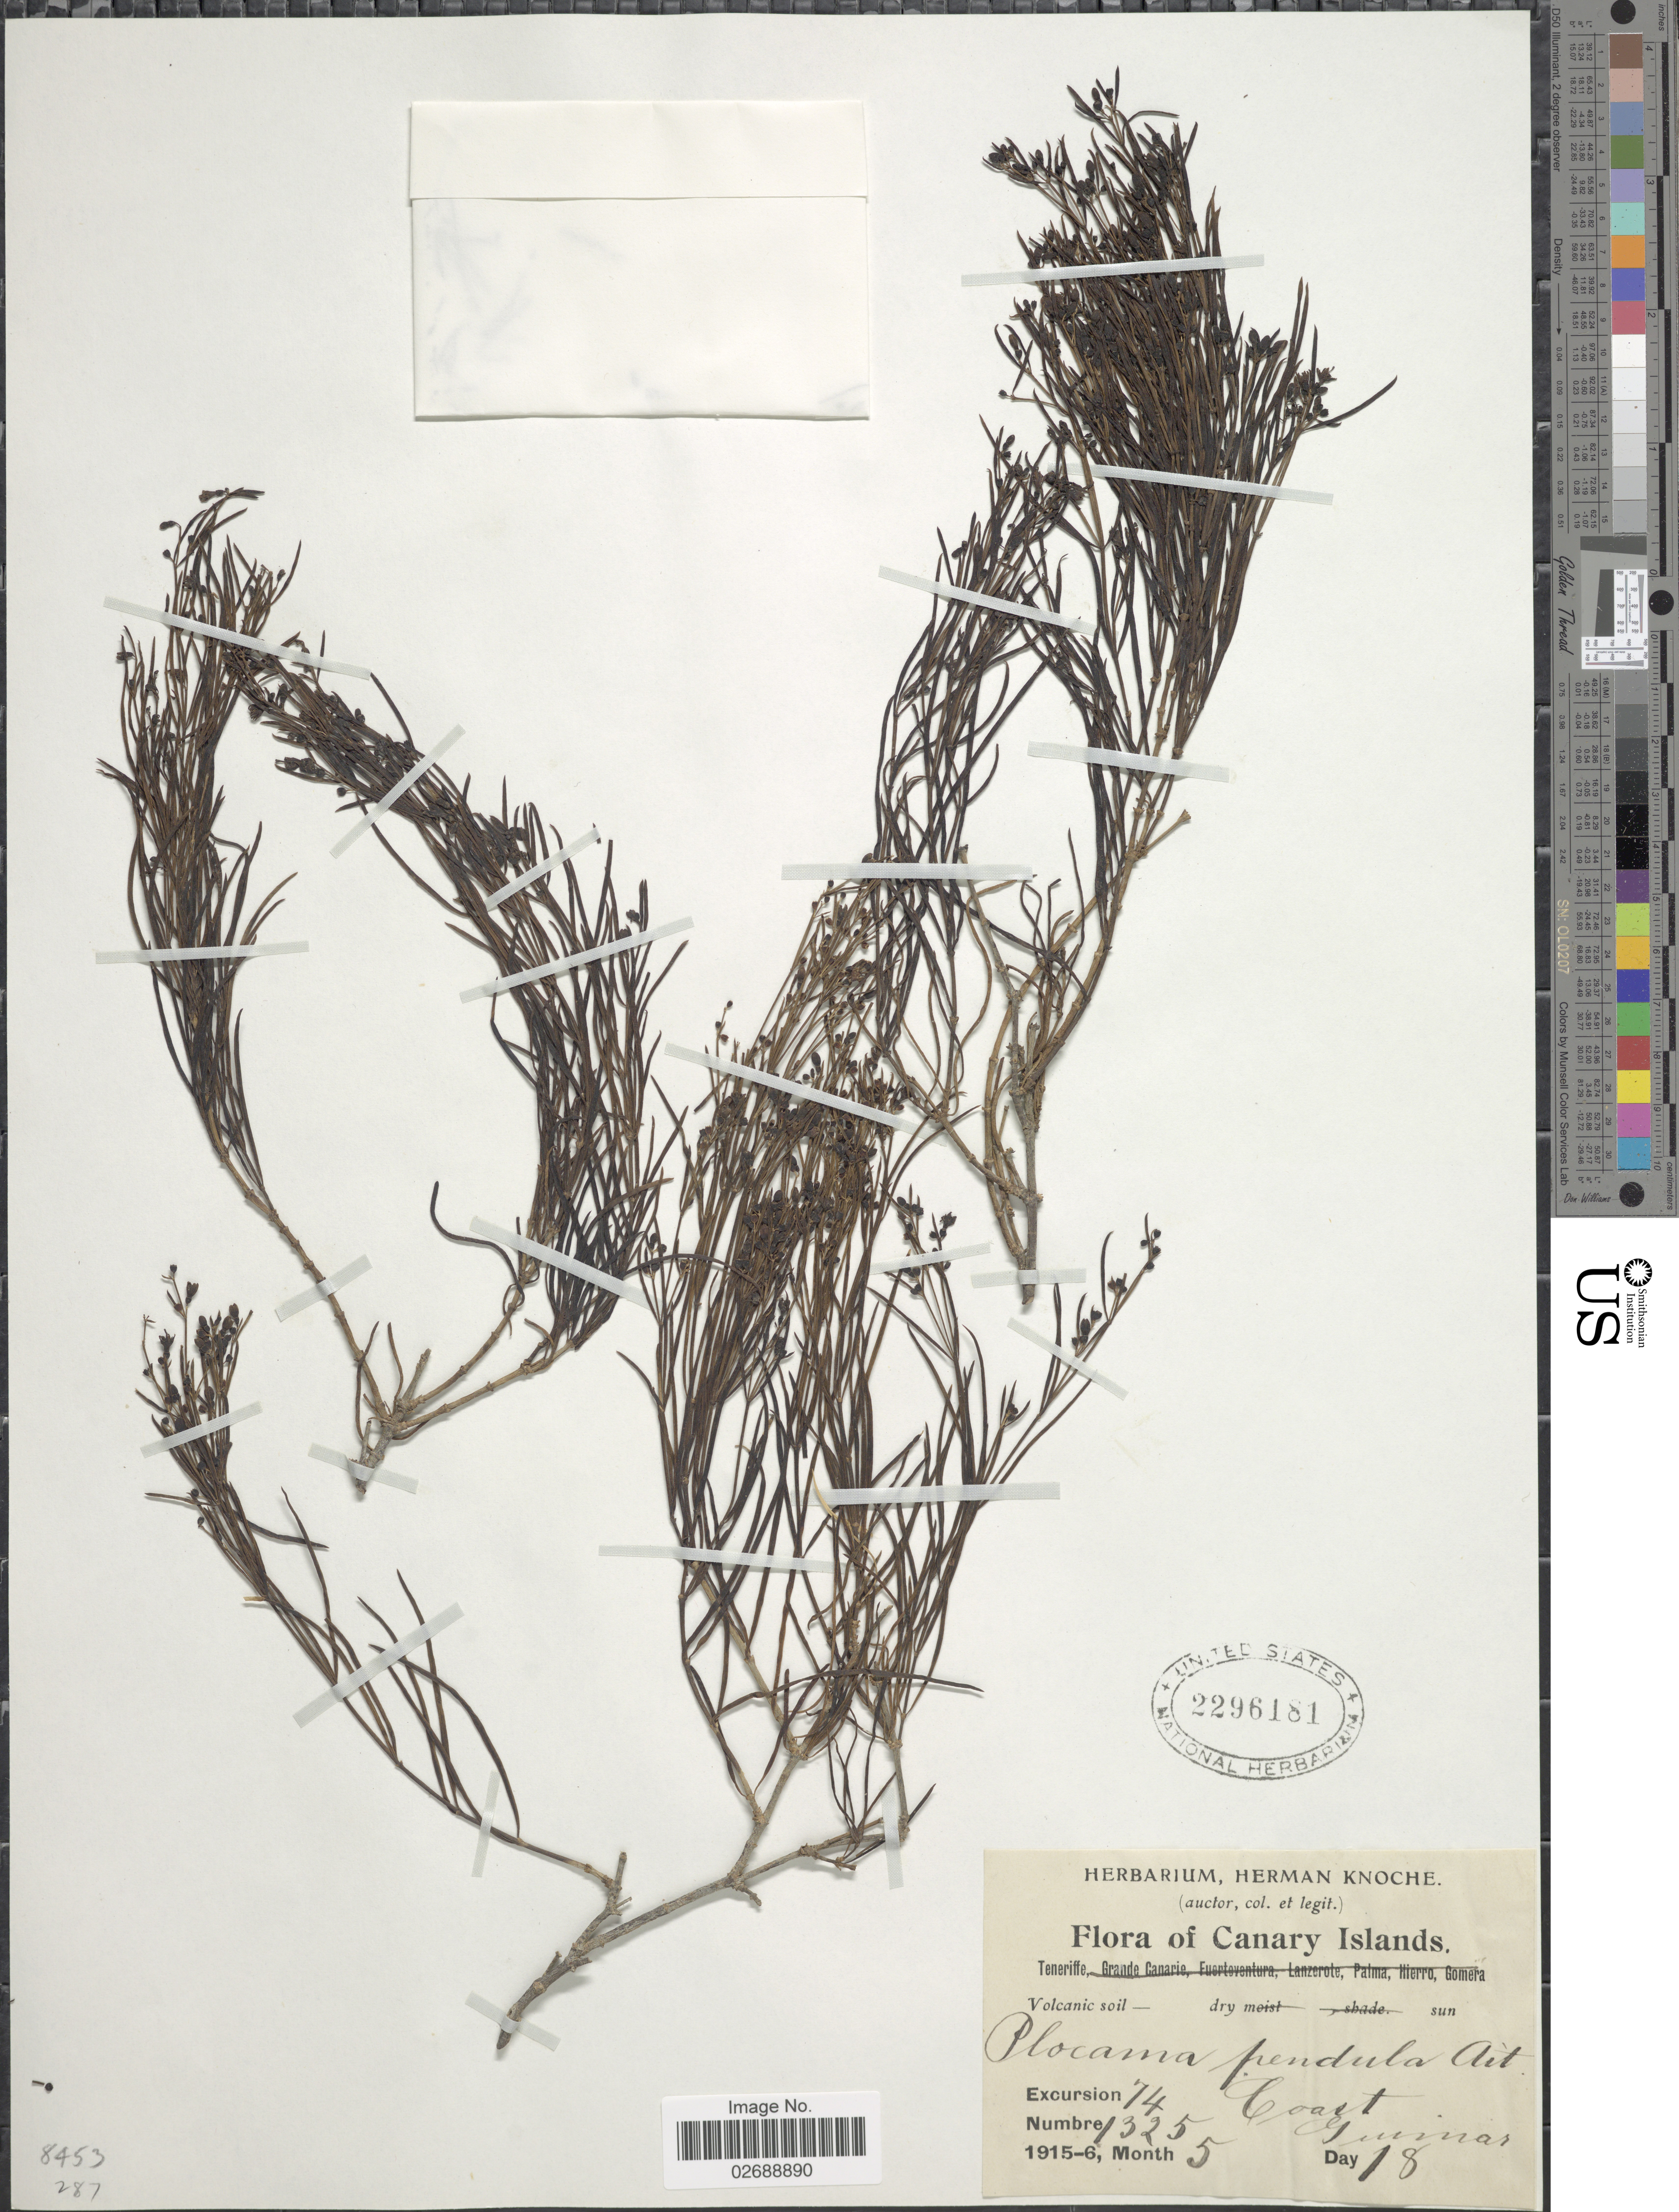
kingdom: Plantae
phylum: Tracheophyta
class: Magnoliopsida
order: Gentianales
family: Rubiaceae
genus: Plocama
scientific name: Plocama pendula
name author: Aiton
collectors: H. Knoche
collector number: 1325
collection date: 1915-05-18/1916-05-18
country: Spain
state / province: Canarias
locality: Canary Islands. Tenerife. Coast Guimar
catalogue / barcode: US 2296181